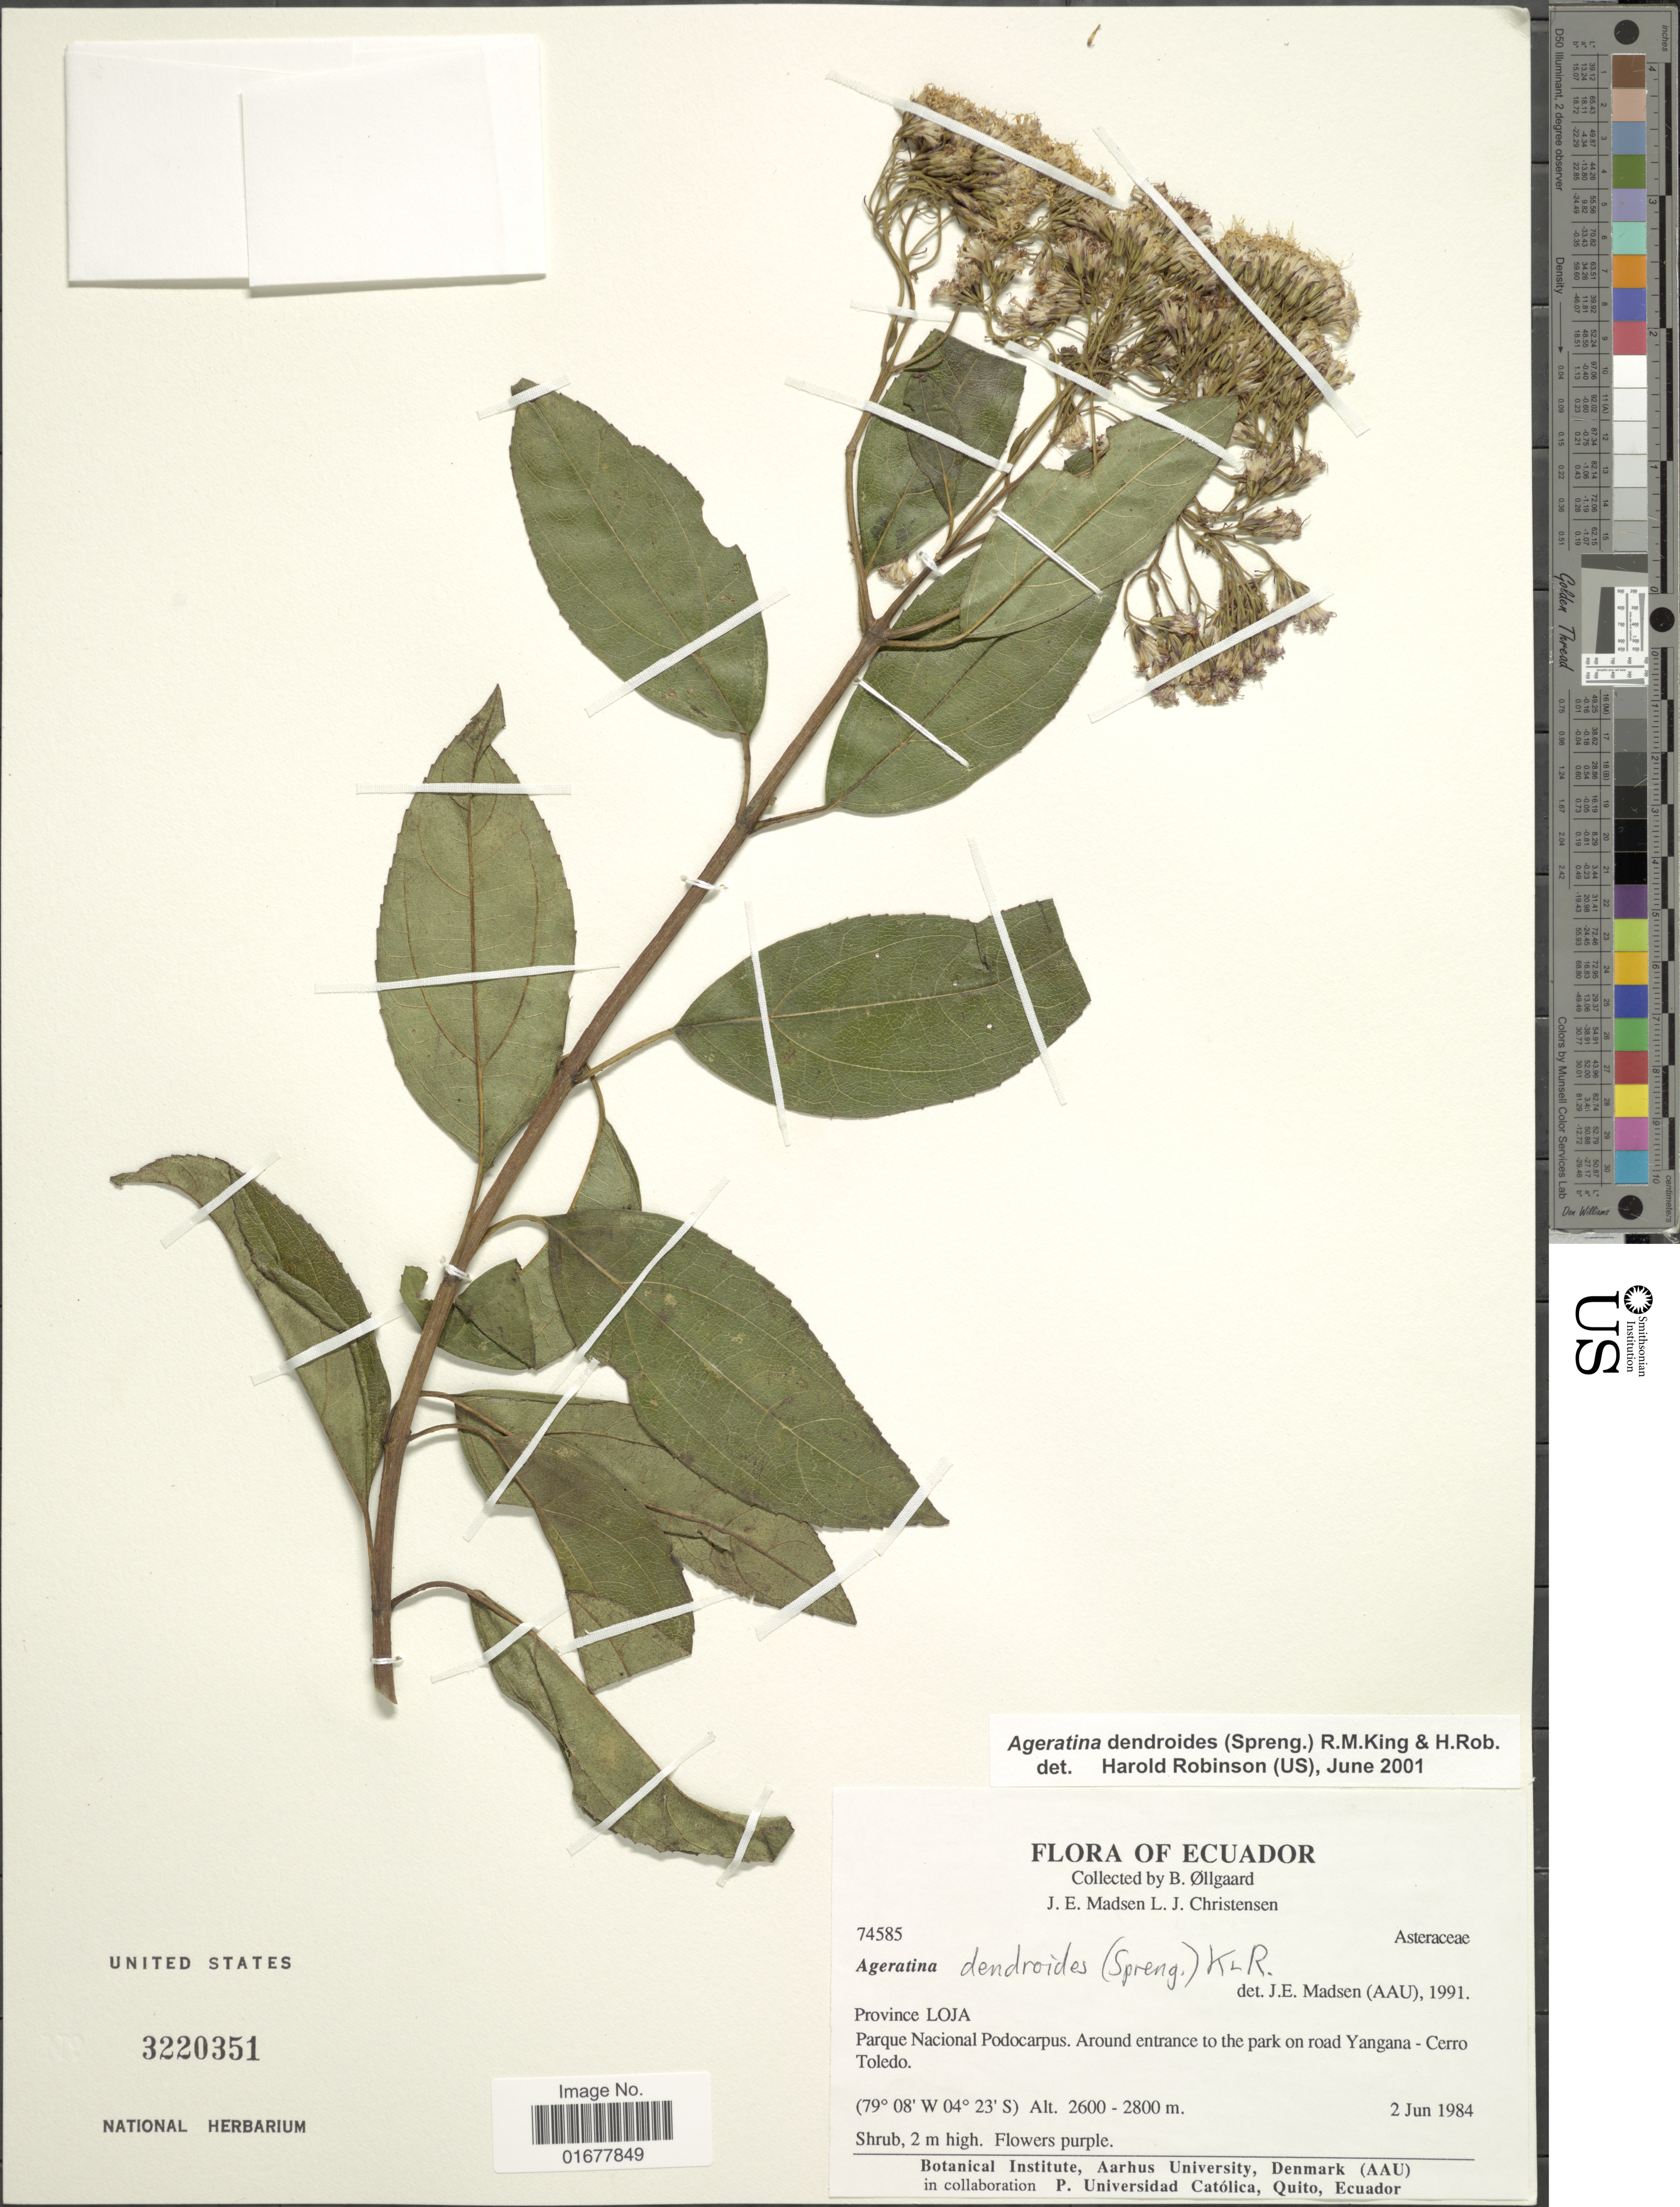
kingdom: Plantae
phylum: Tracheophyta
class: Magnoliopsida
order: Asterales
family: Asteraceae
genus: Ageratina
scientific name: Ageratina dendroides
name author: (Spreng.) R.M. King & H. Rob.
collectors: B. Øllgaard, J. E. Madsen & L. Christensen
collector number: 74585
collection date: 1984-06-02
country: Ecuador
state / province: Loja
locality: Province Loja, Parque Nacional Podocarpus, Around entrance to the park on road Yangana, Cerro Toledo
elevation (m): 2600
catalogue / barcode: US 3220351